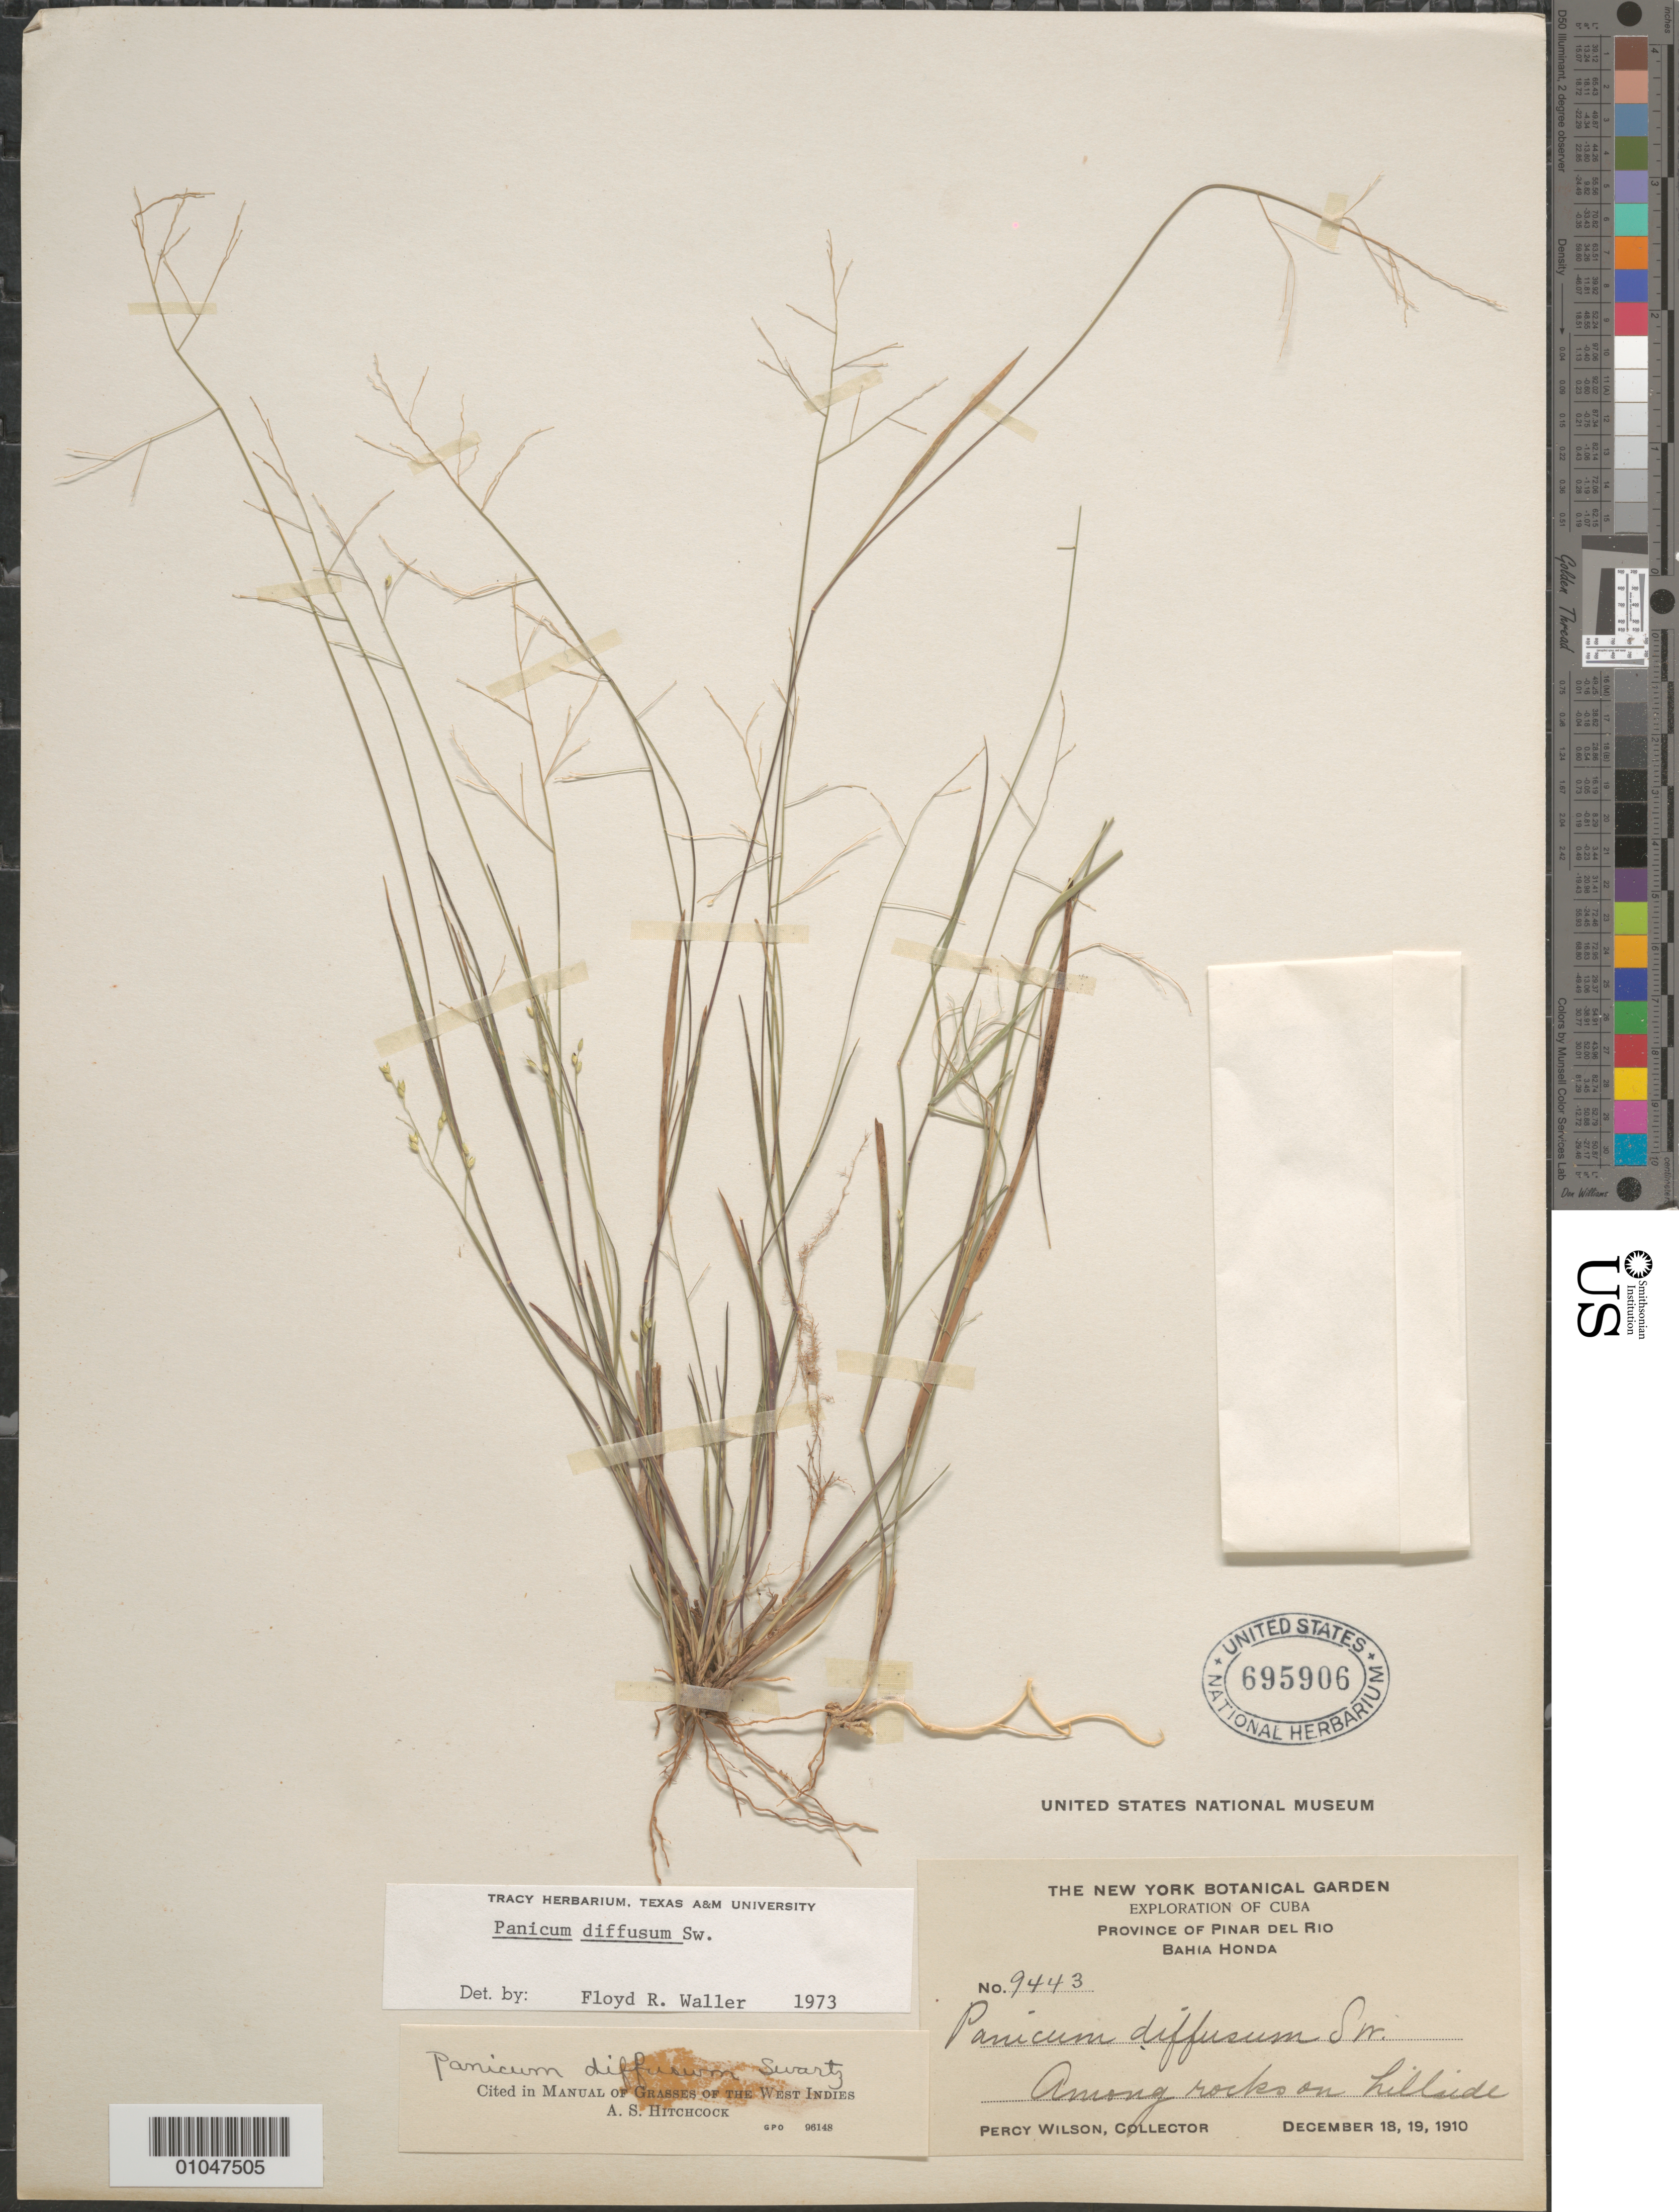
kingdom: Plantae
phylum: Tracheophyta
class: Liliopsida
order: Poales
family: Poaceae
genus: Panicum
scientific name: Panicum diffusum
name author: Sw.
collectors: P. Wilson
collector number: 9443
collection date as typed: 18 Dec 1910 and 19 Dec 1910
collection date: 1910-12-18,1910-12-19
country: Cuba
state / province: Pinar del Rio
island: Cuba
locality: Bahia Hona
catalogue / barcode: US 695906